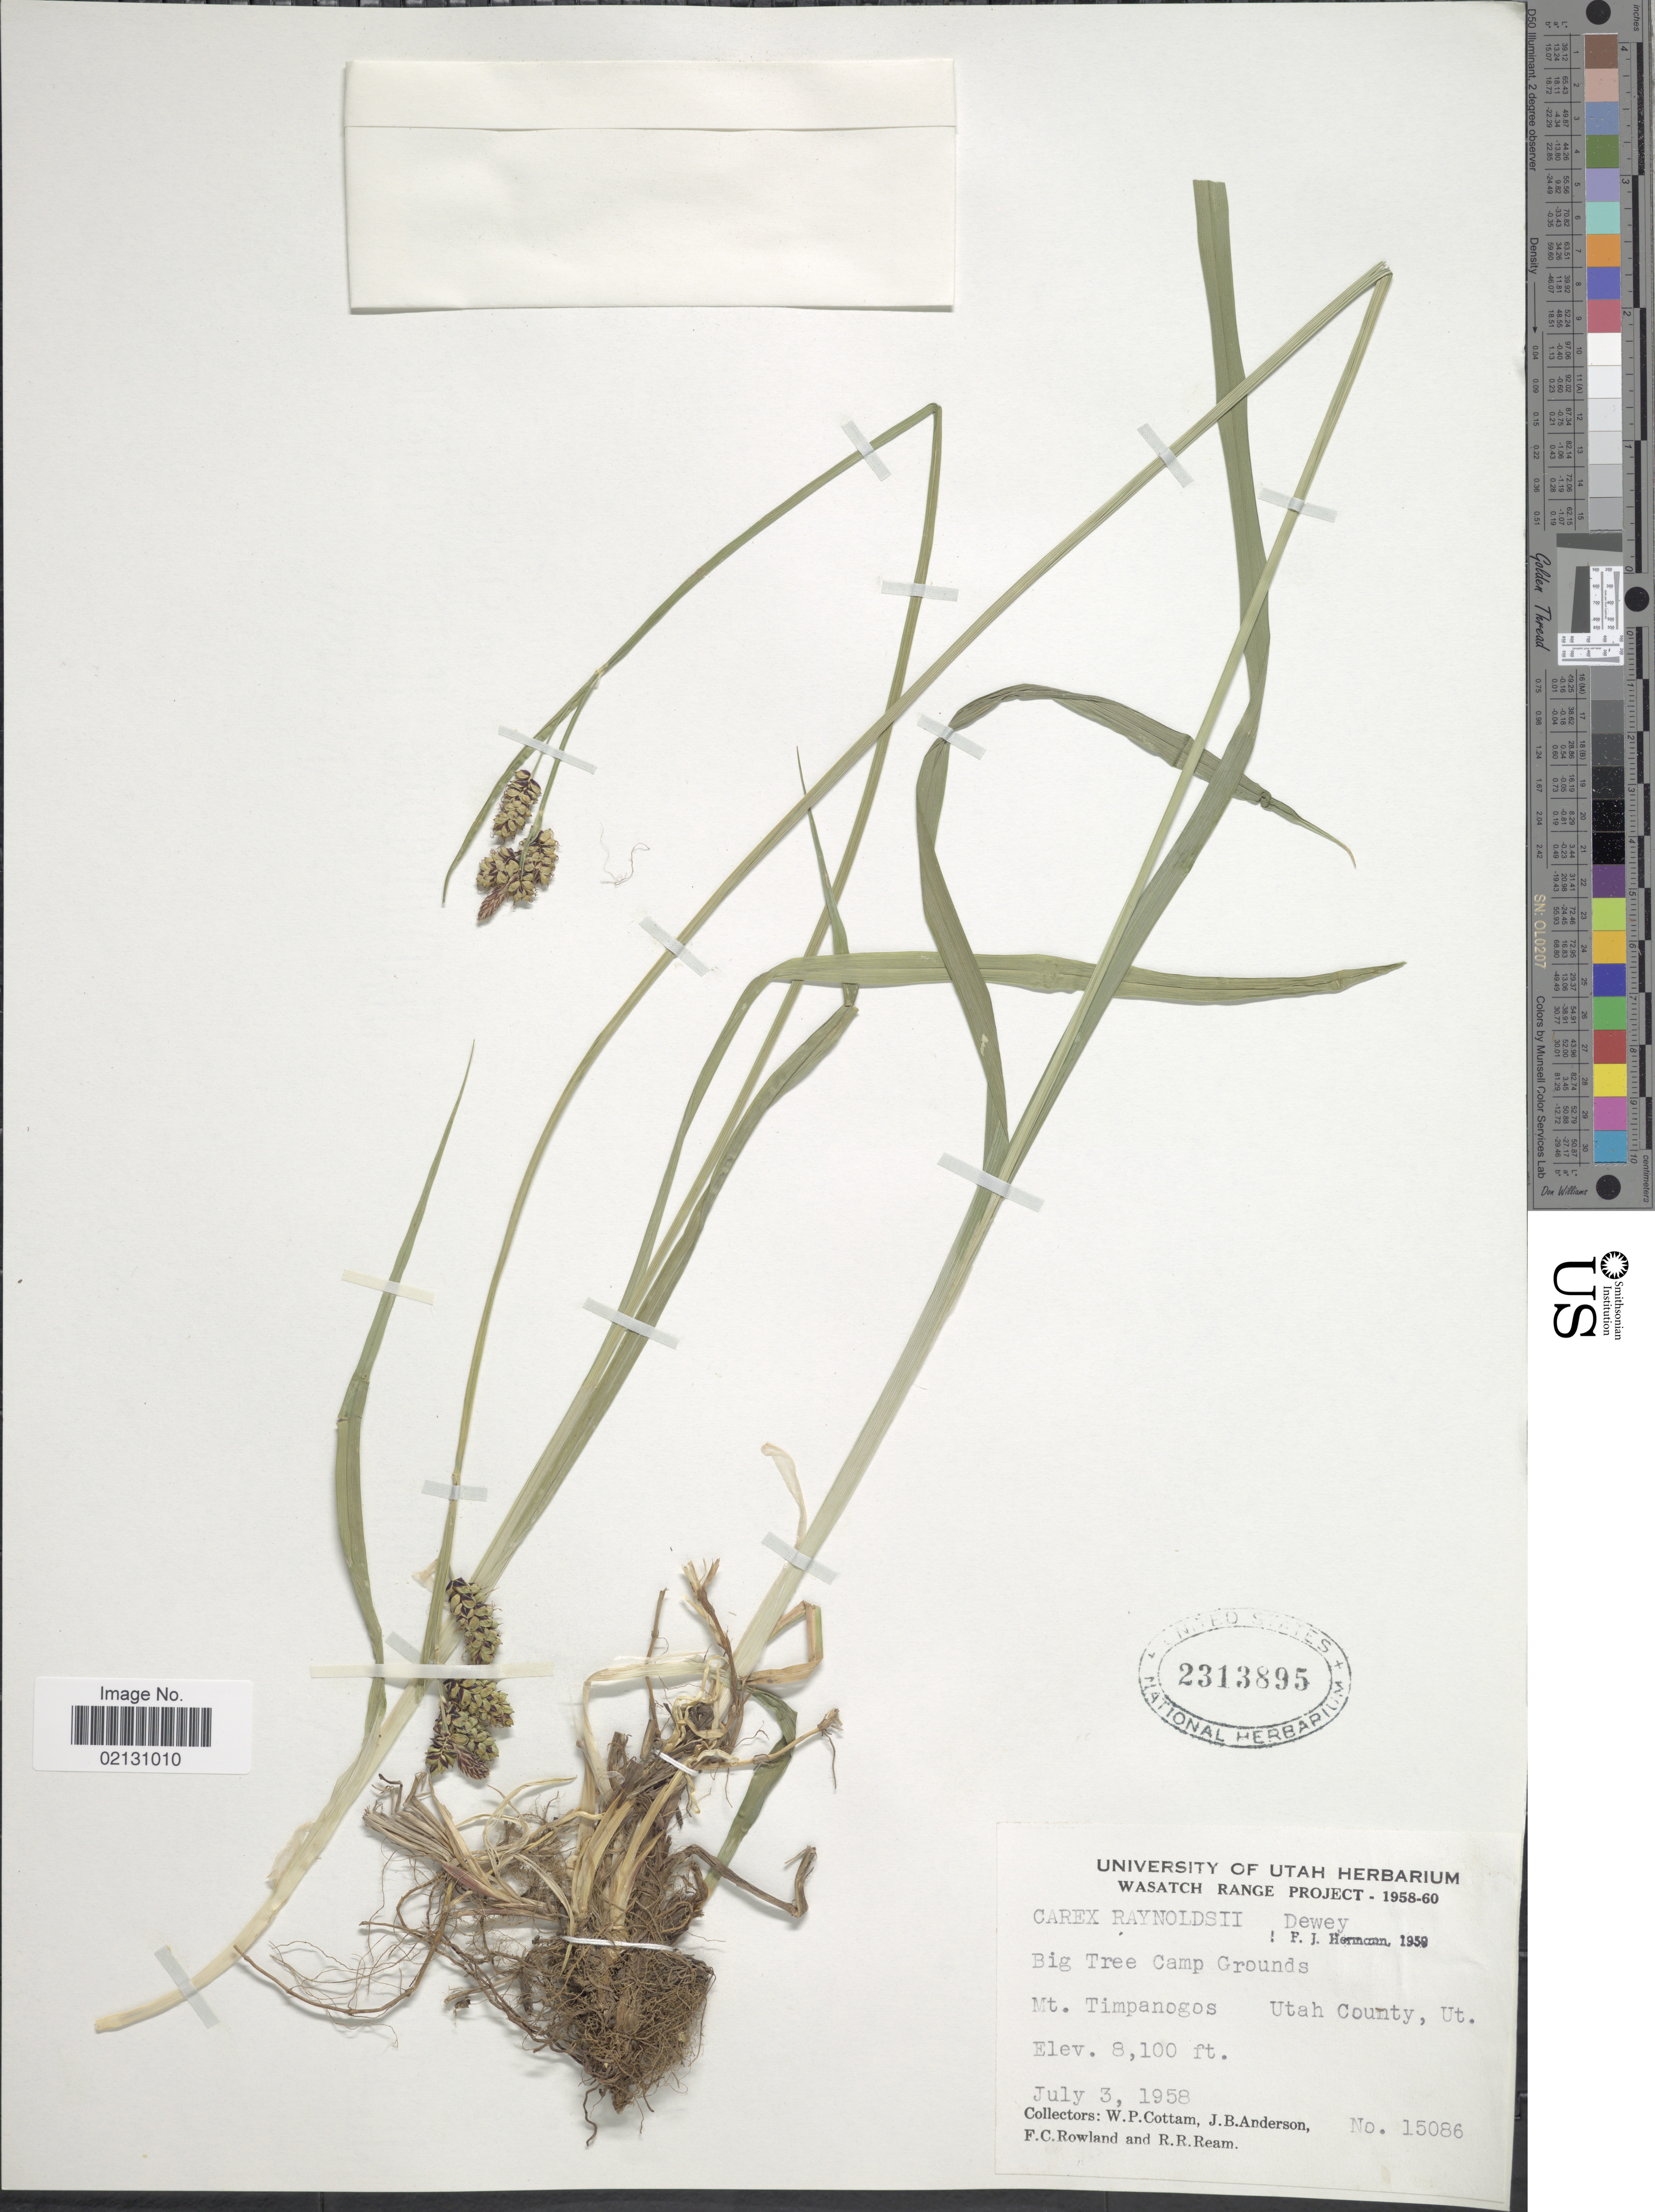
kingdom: Plantae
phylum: Tracheophyta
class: Liliopsida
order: Poales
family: Cyperaceae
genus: Carex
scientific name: Carex raynoldsii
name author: Dewey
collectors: W. Cottam, J. B. Anderson, F. Rowland & R. Ream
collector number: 15086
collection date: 1958-07-03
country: United States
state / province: Utah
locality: Big Tree Camp Grounds, Mt Timpanogos, Utah County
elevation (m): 2469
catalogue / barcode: US 2313895